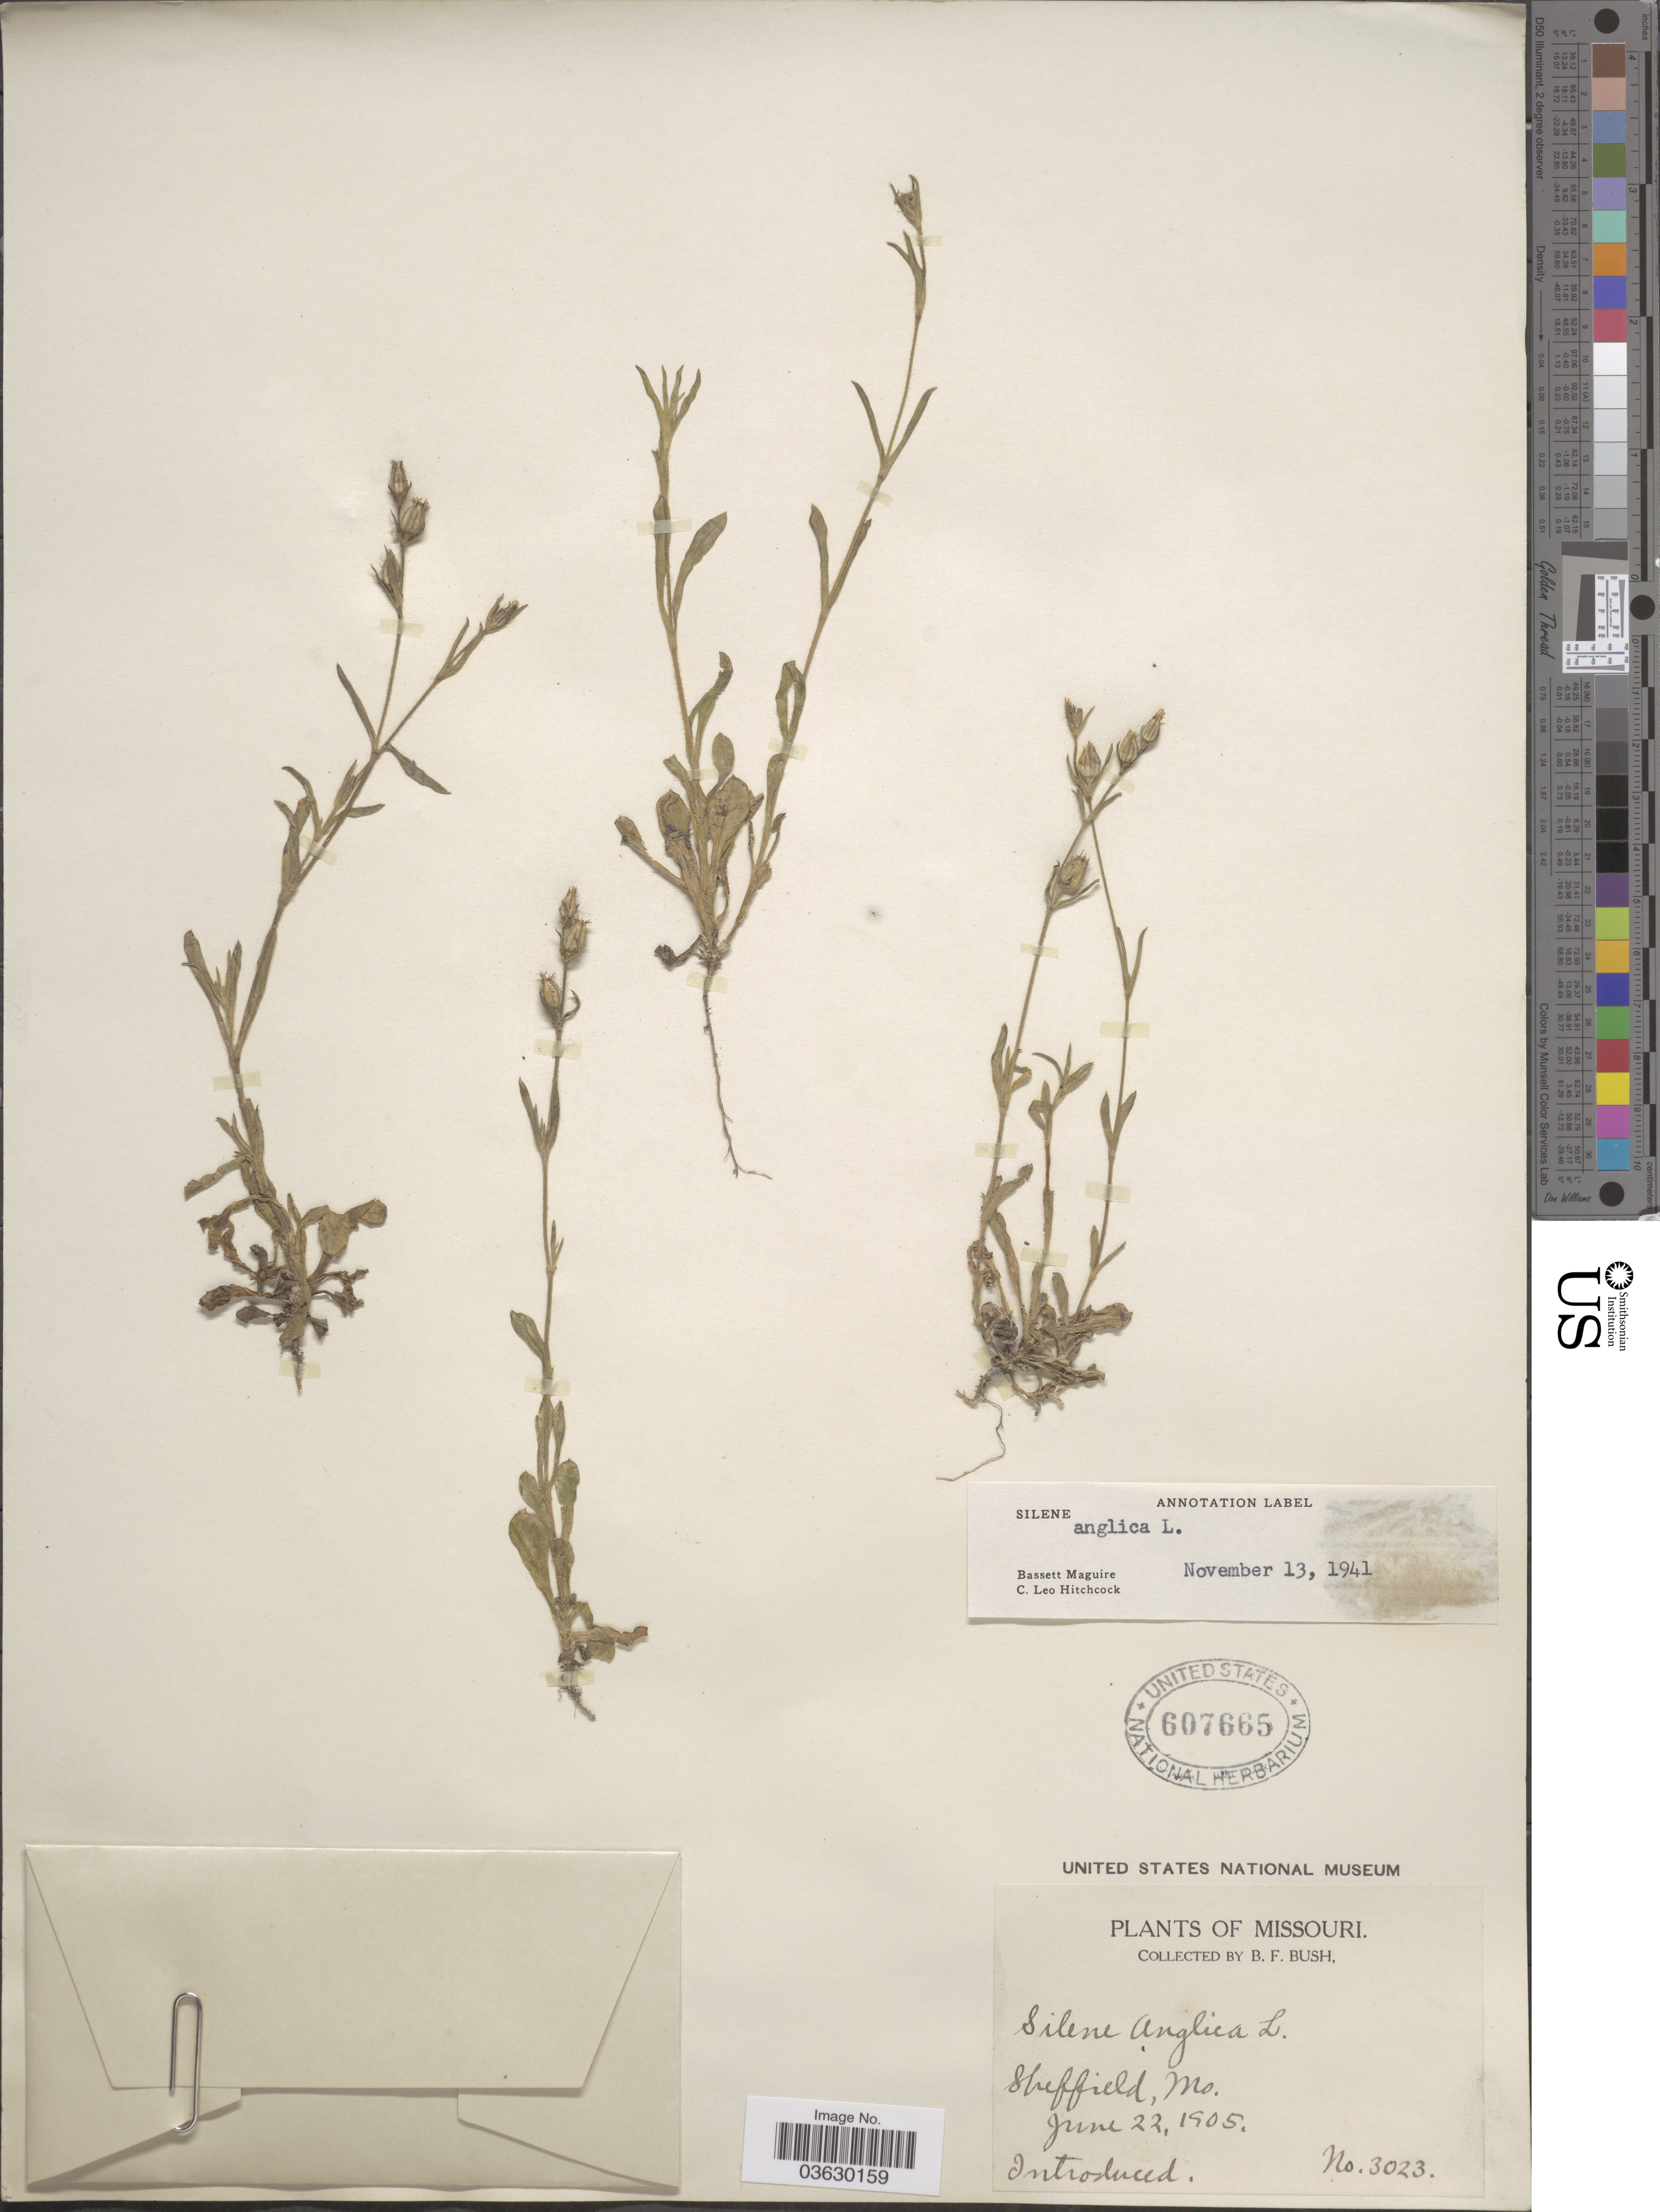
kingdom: Plantae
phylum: Tracheophyta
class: Magnoliopsida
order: Caryophyllales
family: Caryophyllaceae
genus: Silene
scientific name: Silene anglica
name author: L.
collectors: B. F. Bush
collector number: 3023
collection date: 1905-06-22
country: United States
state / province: Missouri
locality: Sheffield.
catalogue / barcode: US 607665